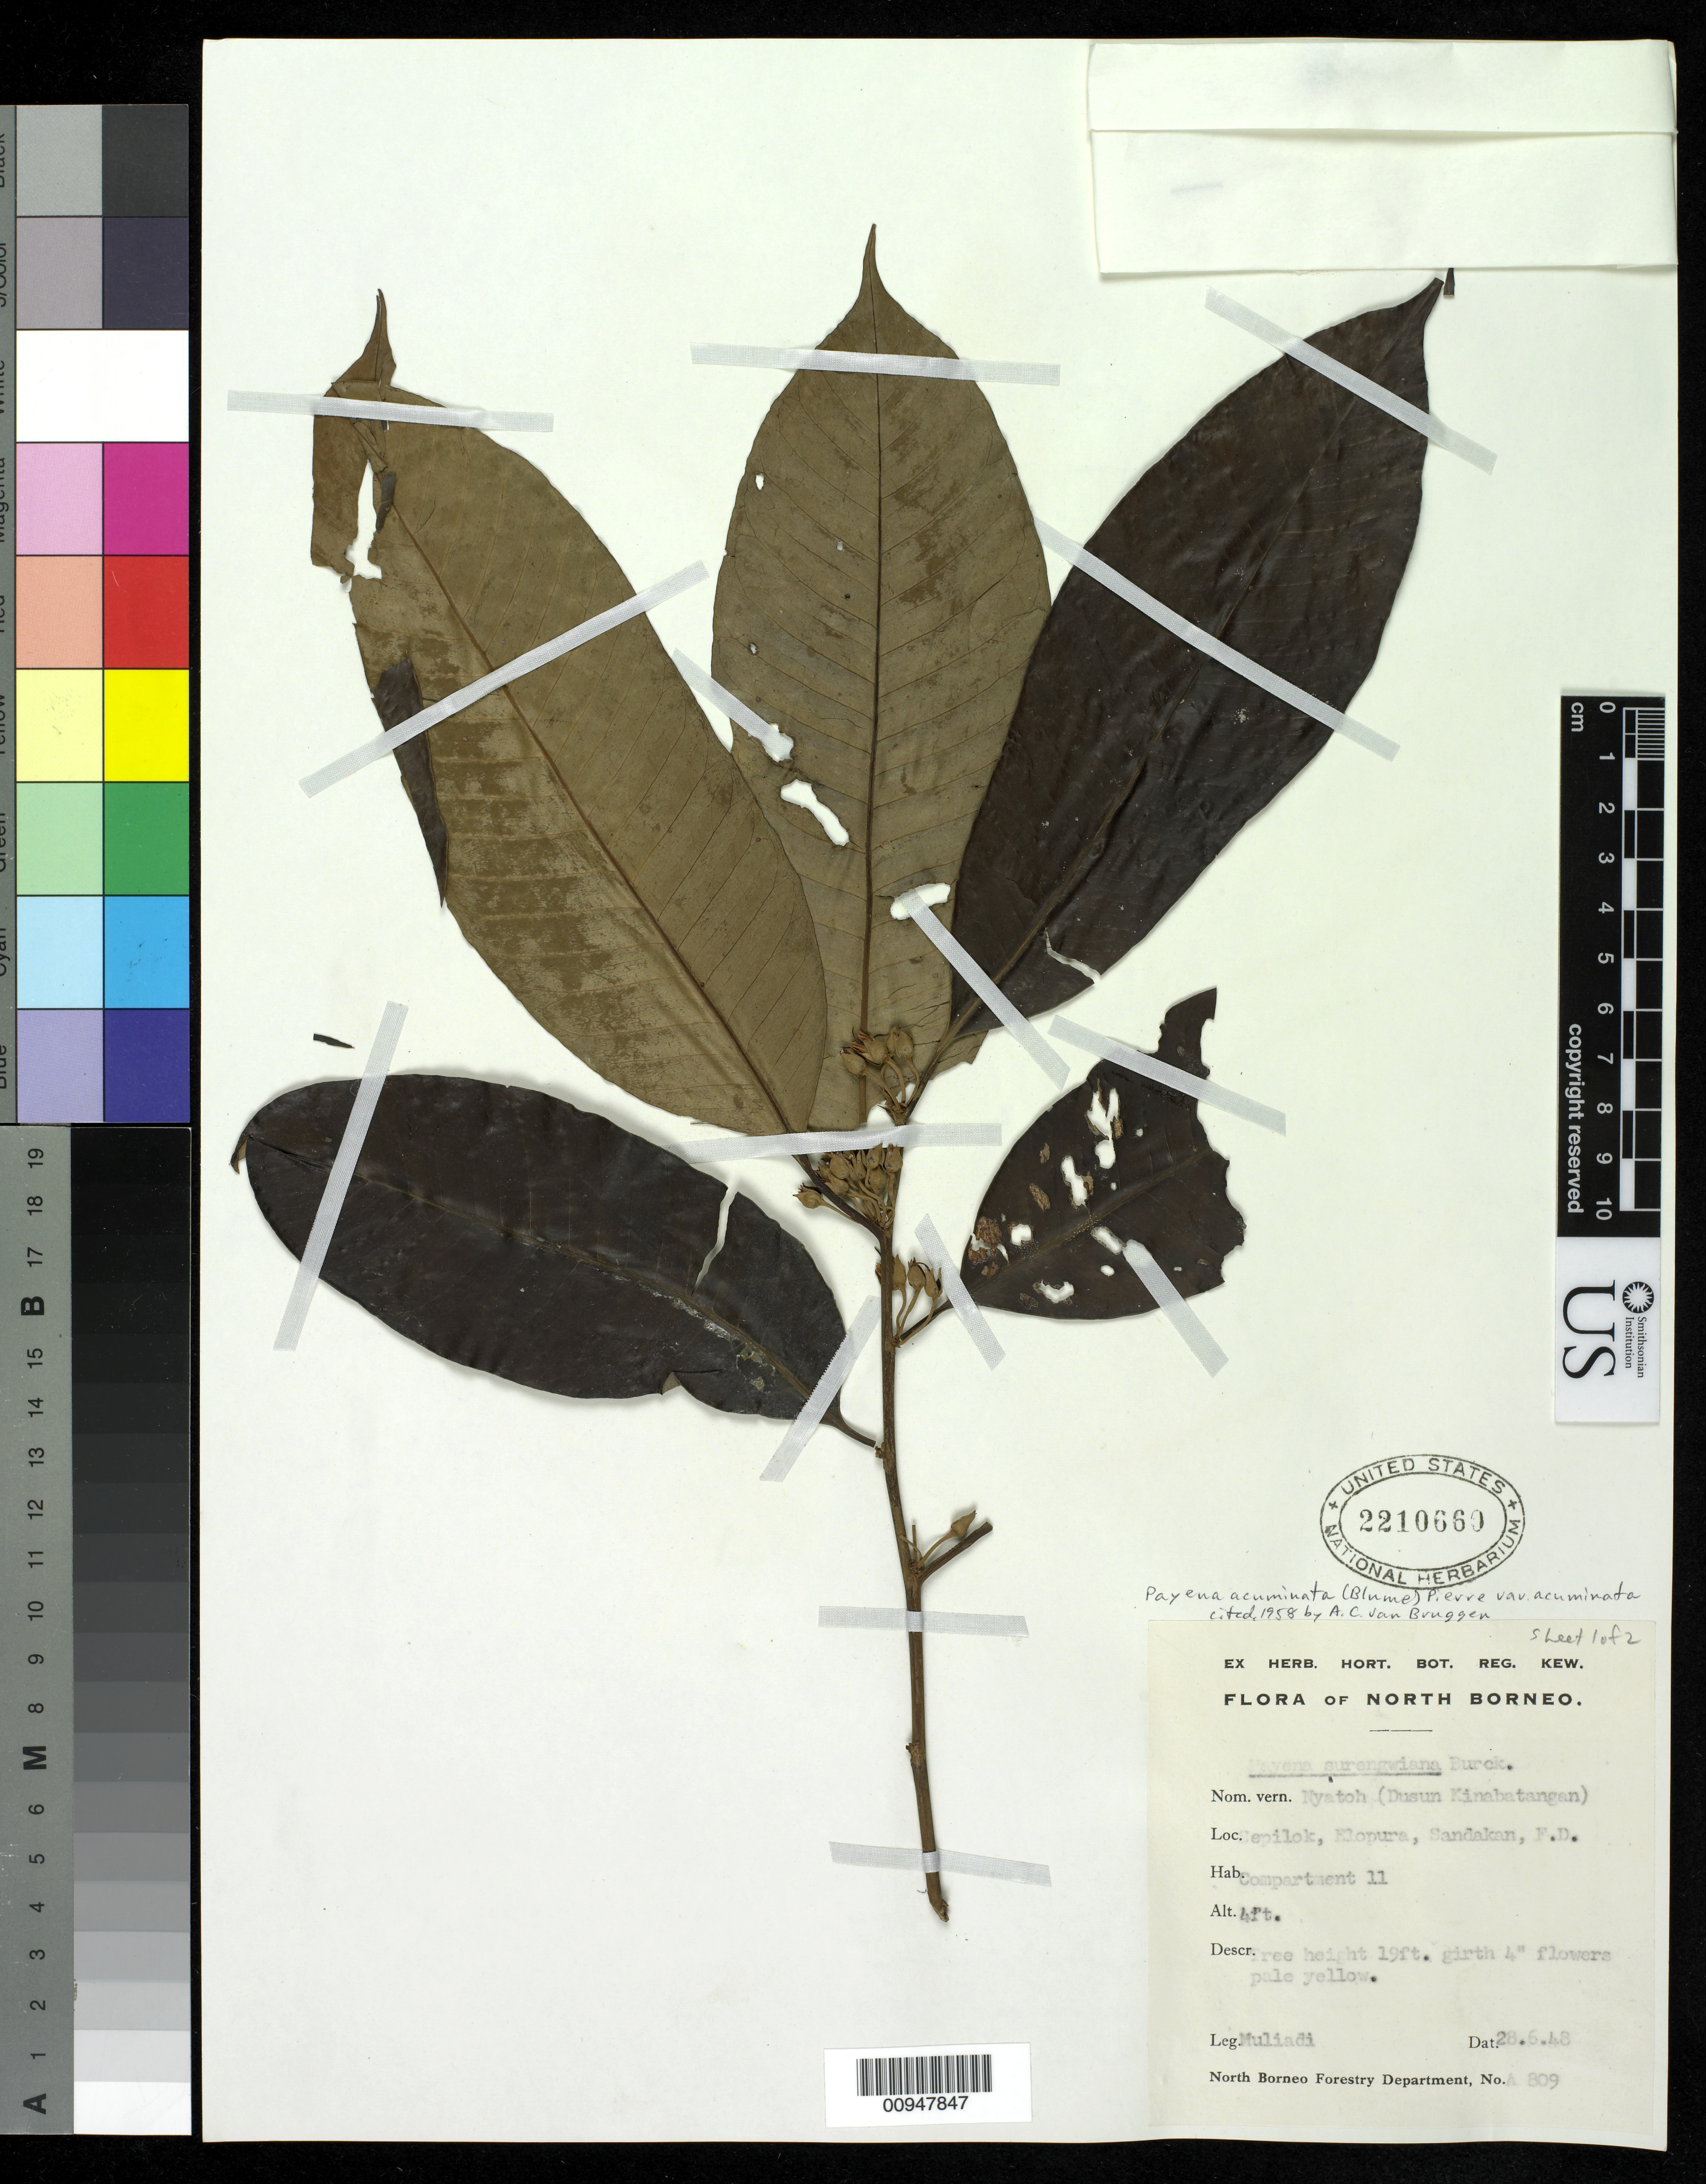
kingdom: Plantae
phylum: Tracheophyta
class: Magnoliopsida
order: Ericales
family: Sapotaceae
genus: Payena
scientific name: Payena acuminata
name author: (Blume) Pierre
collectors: Kadir Bin Abdul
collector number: A 809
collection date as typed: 25 Nov 1947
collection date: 1947-11-25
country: Malaysia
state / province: Sabah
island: Borneo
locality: Sepilok F.R. Elopura, Sandakan F.D.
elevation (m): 15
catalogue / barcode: US 2210660